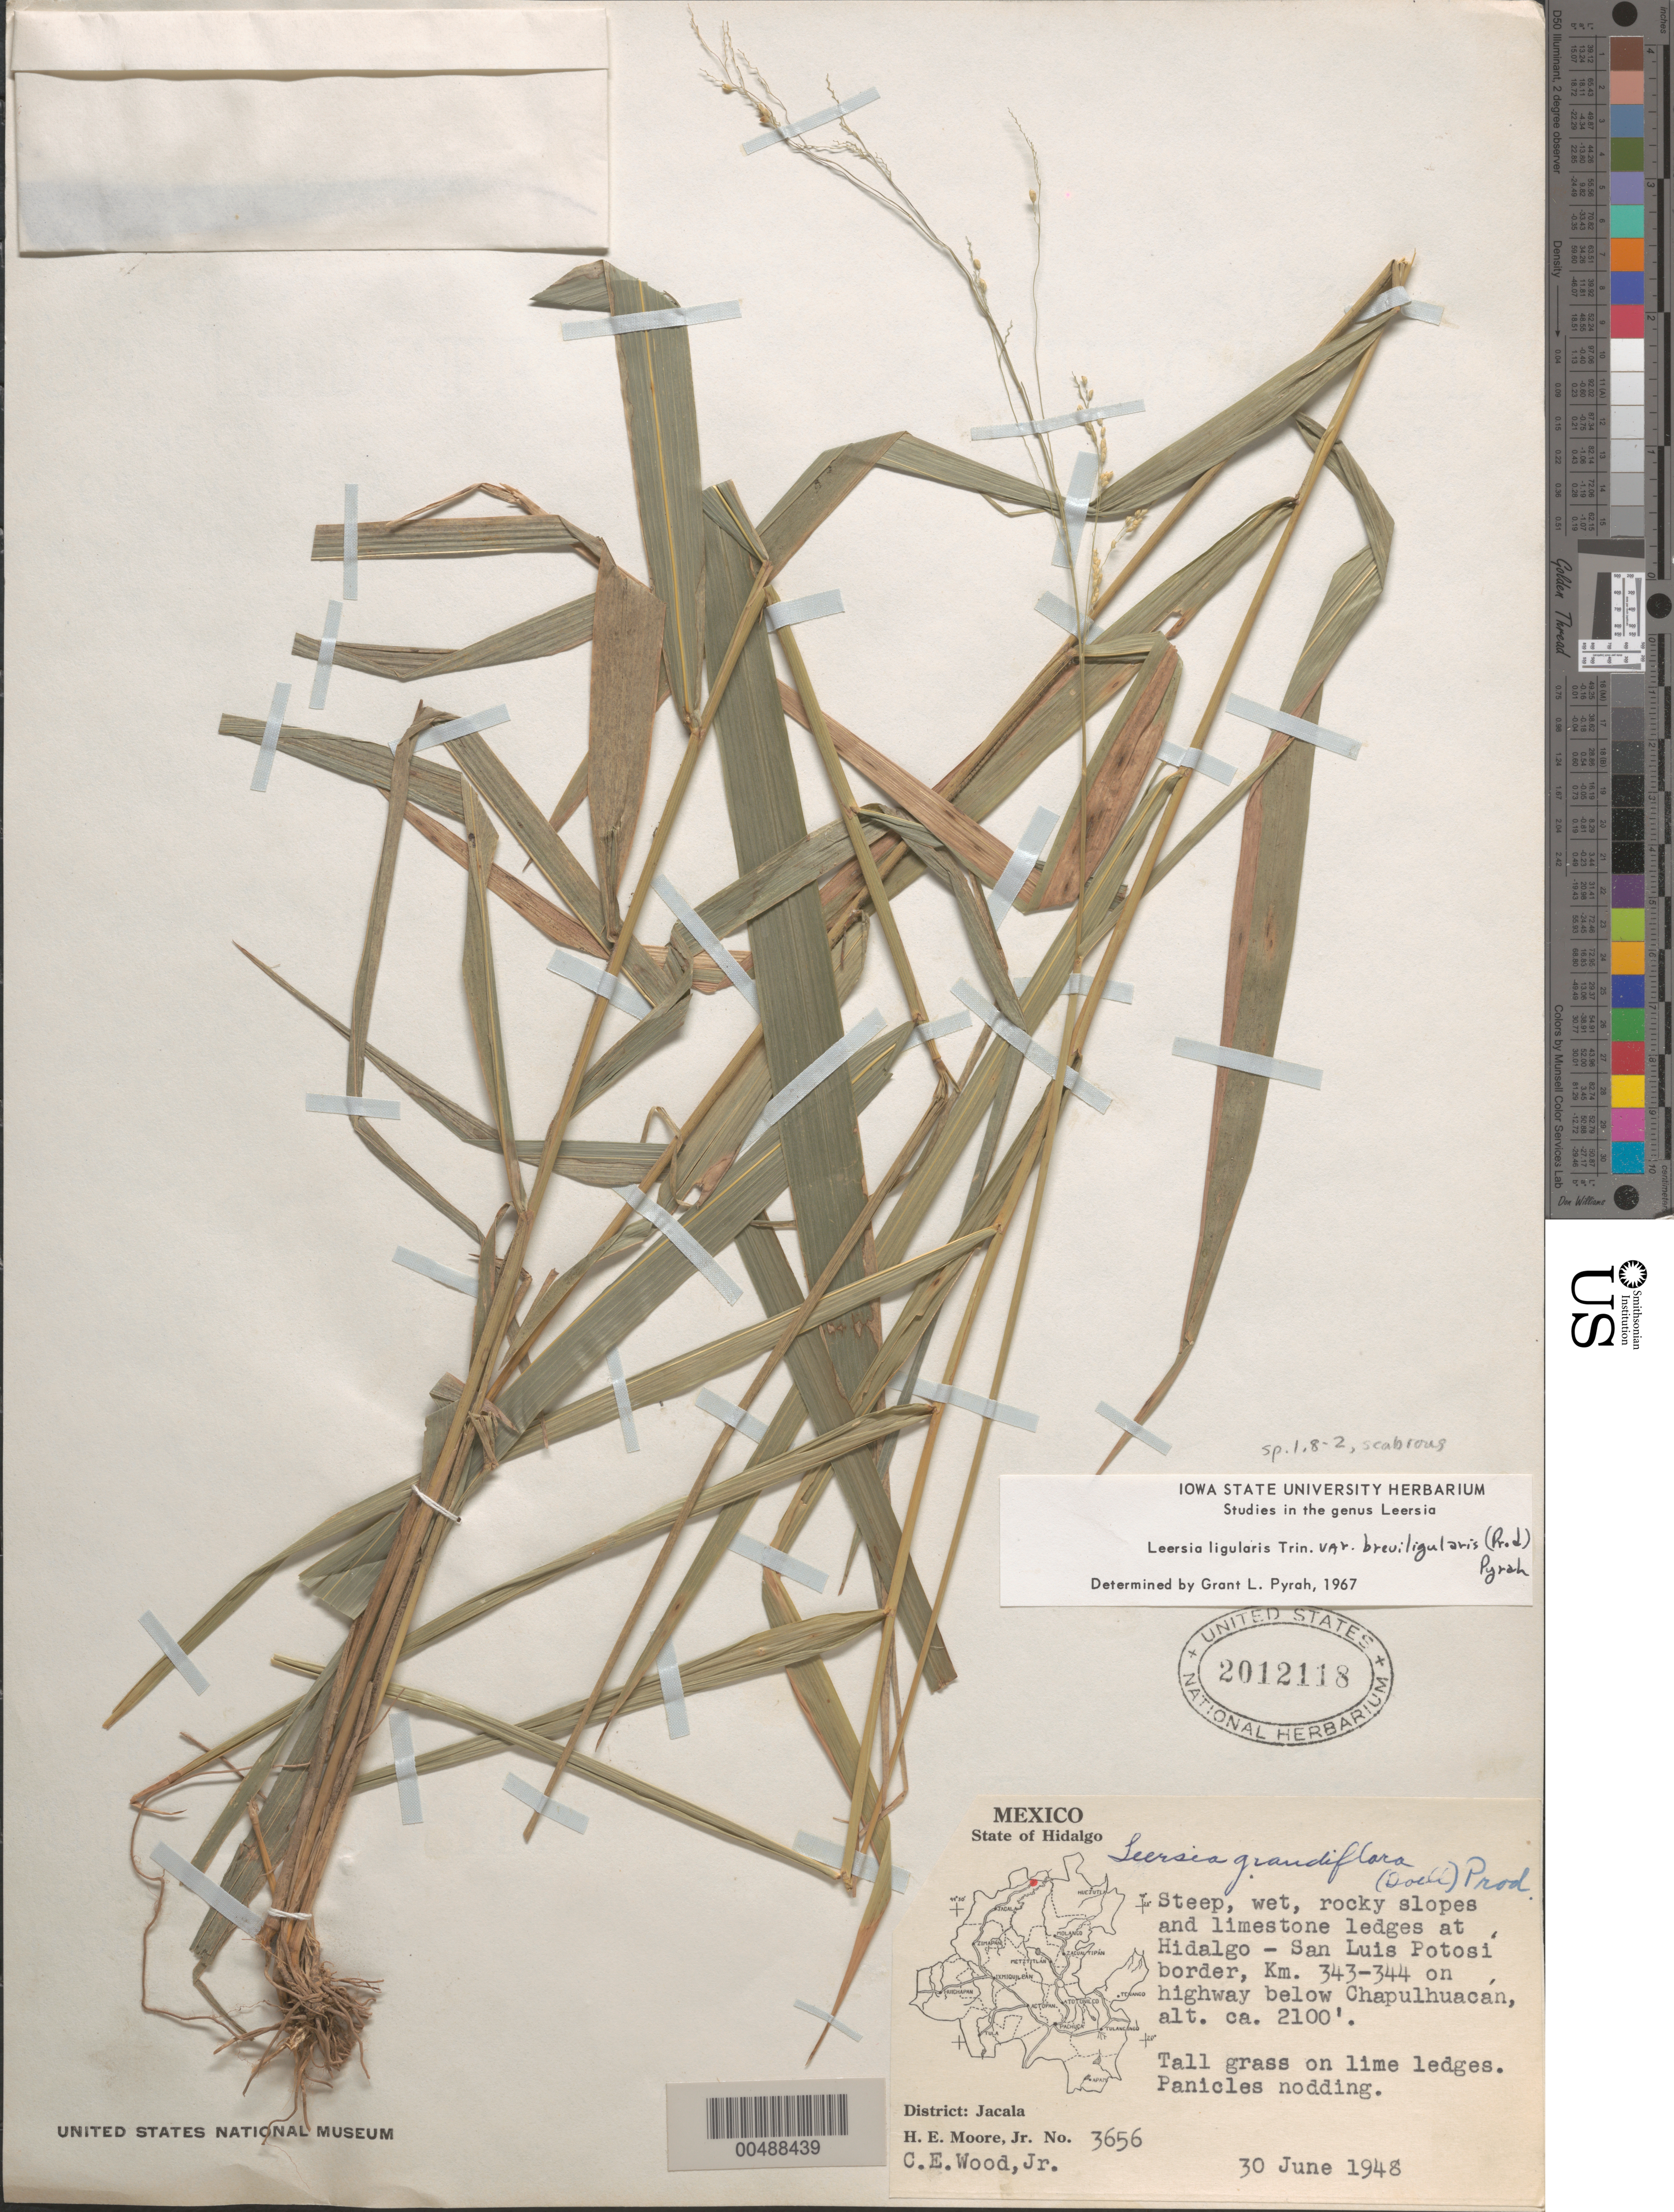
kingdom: Plantae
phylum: Tracheophyta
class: Liliopsida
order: Poales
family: Poaceae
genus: Leersia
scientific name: Leersia ligularis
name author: Trin.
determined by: Pyrah, G. L.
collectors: H. E. Moore, J. Wood & C. E.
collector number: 3656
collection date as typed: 30 Jun 1948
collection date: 1948-06-30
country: Mexico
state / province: Hidalgo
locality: Dist: Jacala, at Hidalgo - San Luis Potosi border, km 343-344 on hwy below Chapulhuacán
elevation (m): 640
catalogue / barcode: US 2012118